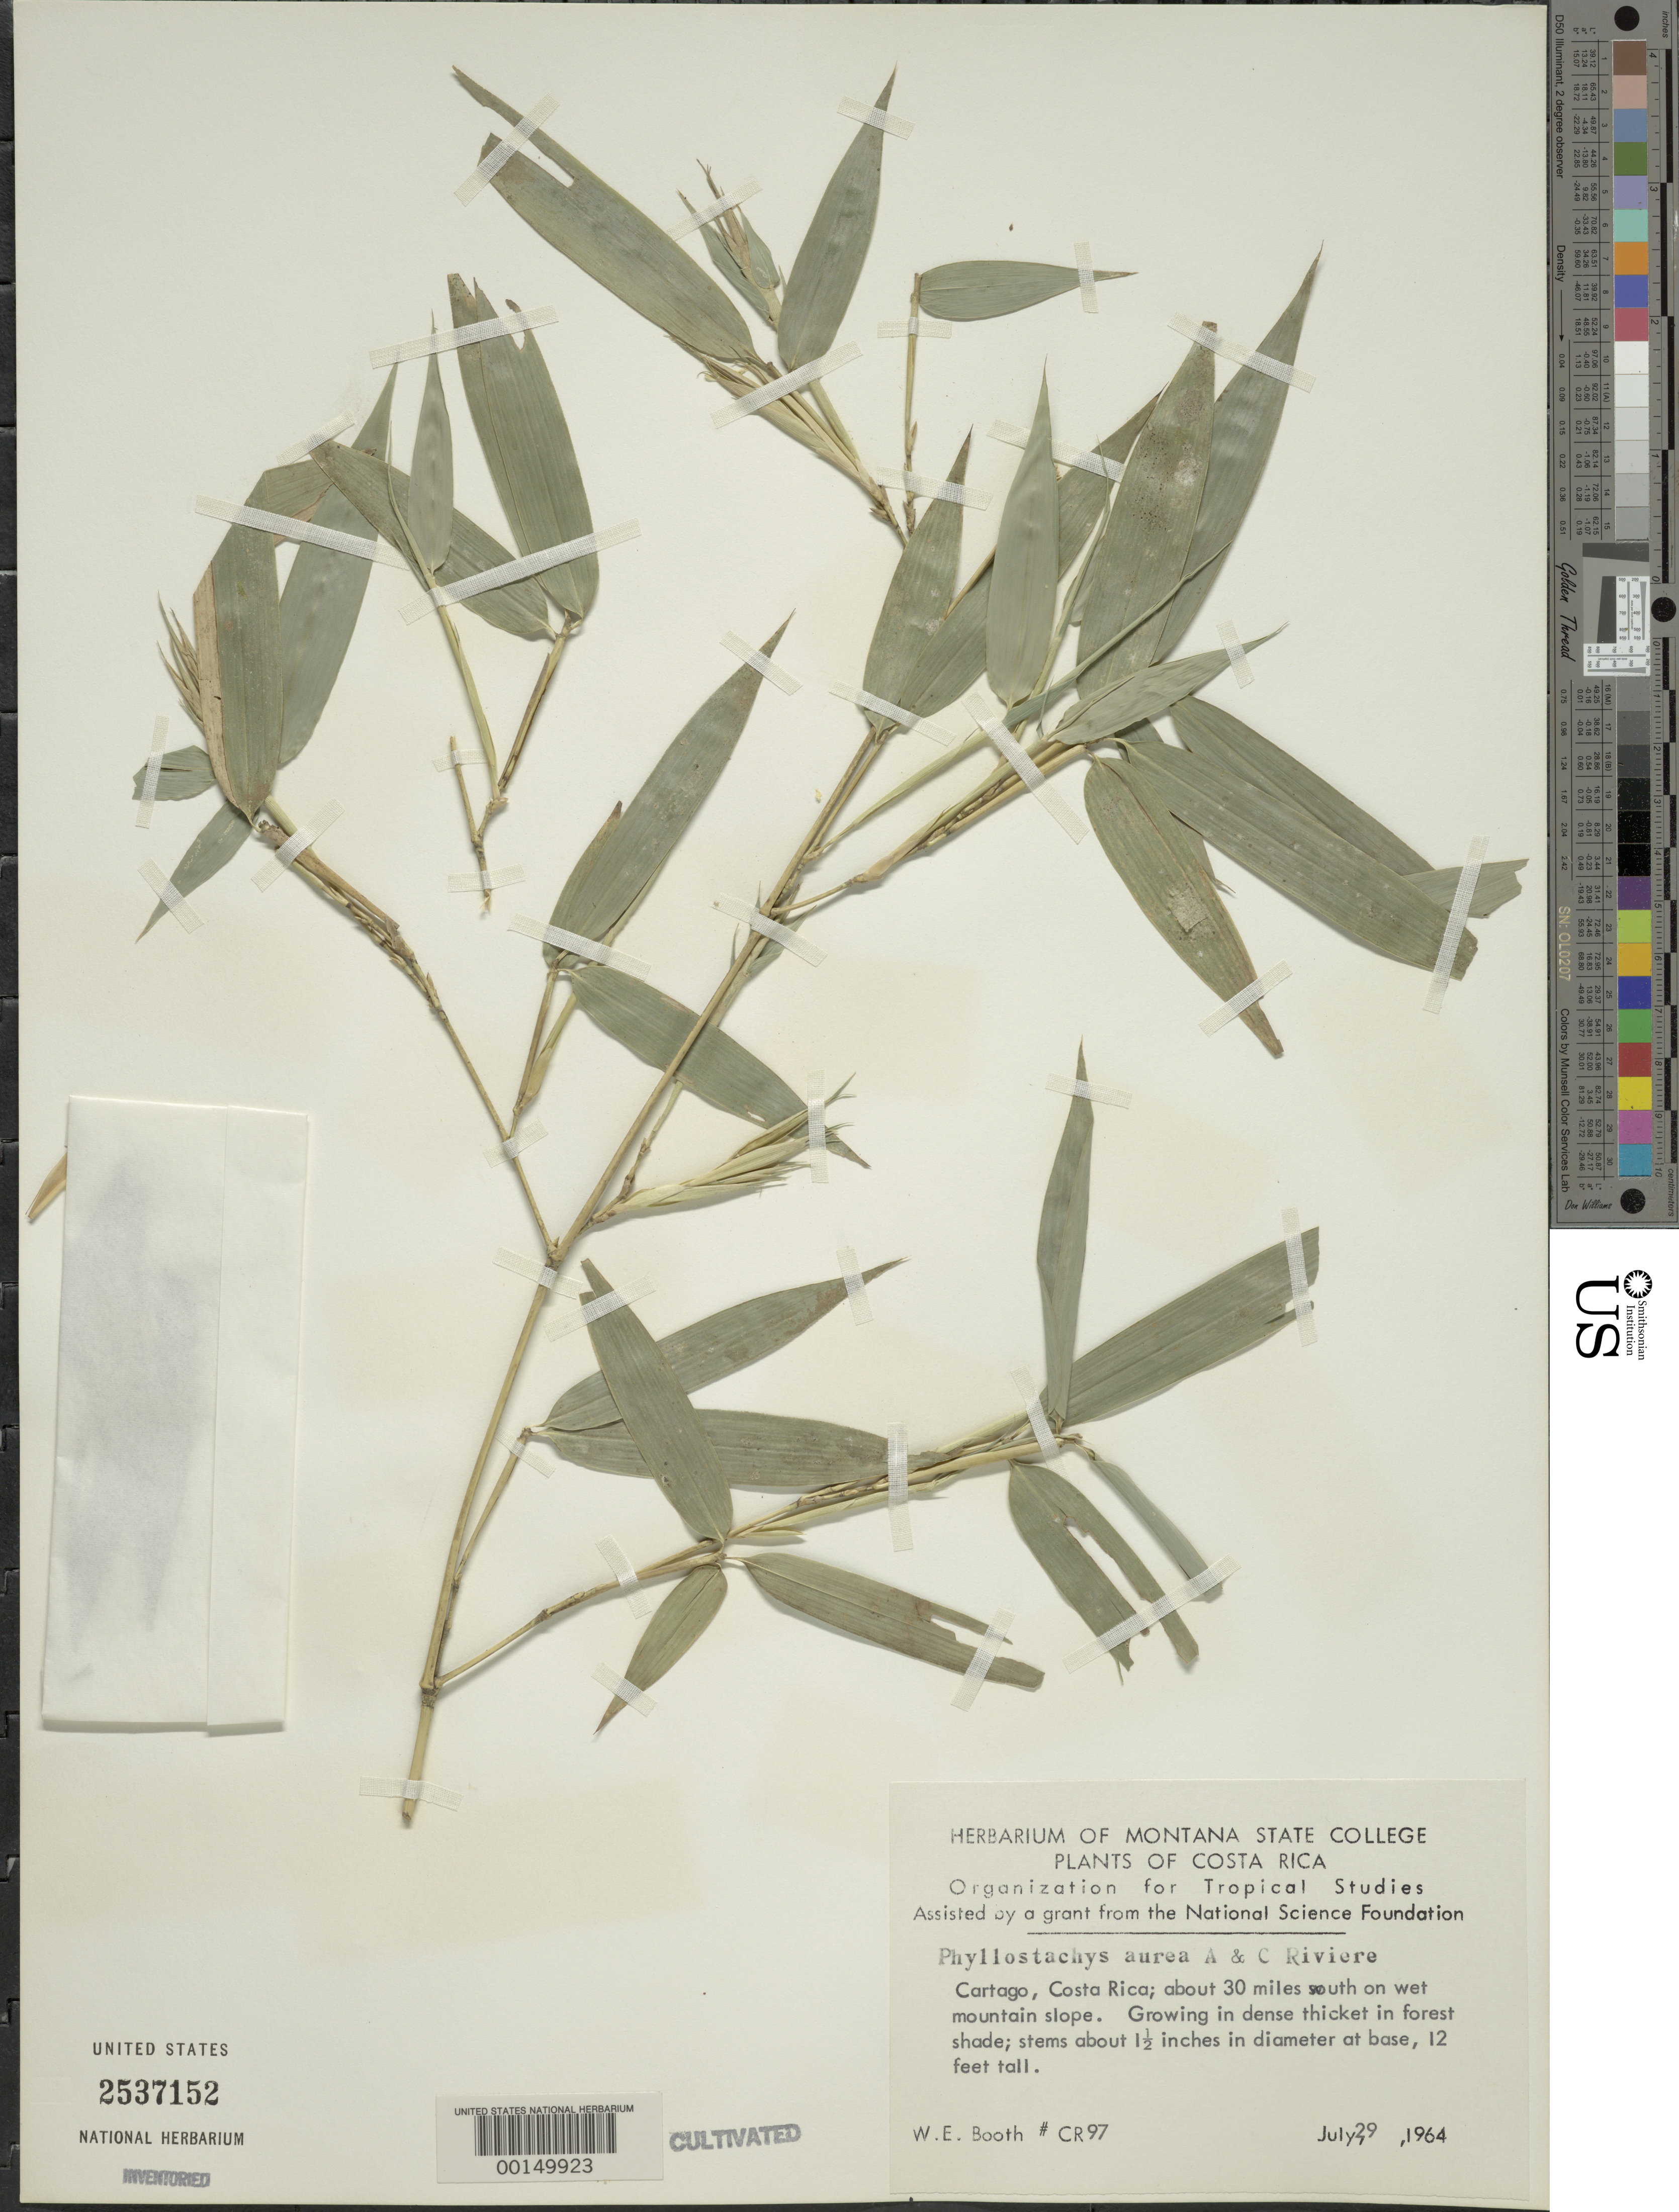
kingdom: Plantae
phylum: Tracheophyta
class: Liliopsida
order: Poales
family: Poaceae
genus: Phyllostachys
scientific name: Phyllostachys aurea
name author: Rivière & C. Rivière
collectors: W. Booth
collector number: Cr97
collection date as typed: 29 Jul 1964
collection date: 1964-07-29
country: Costa Rica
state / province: Cartago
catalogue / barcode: US 2537152